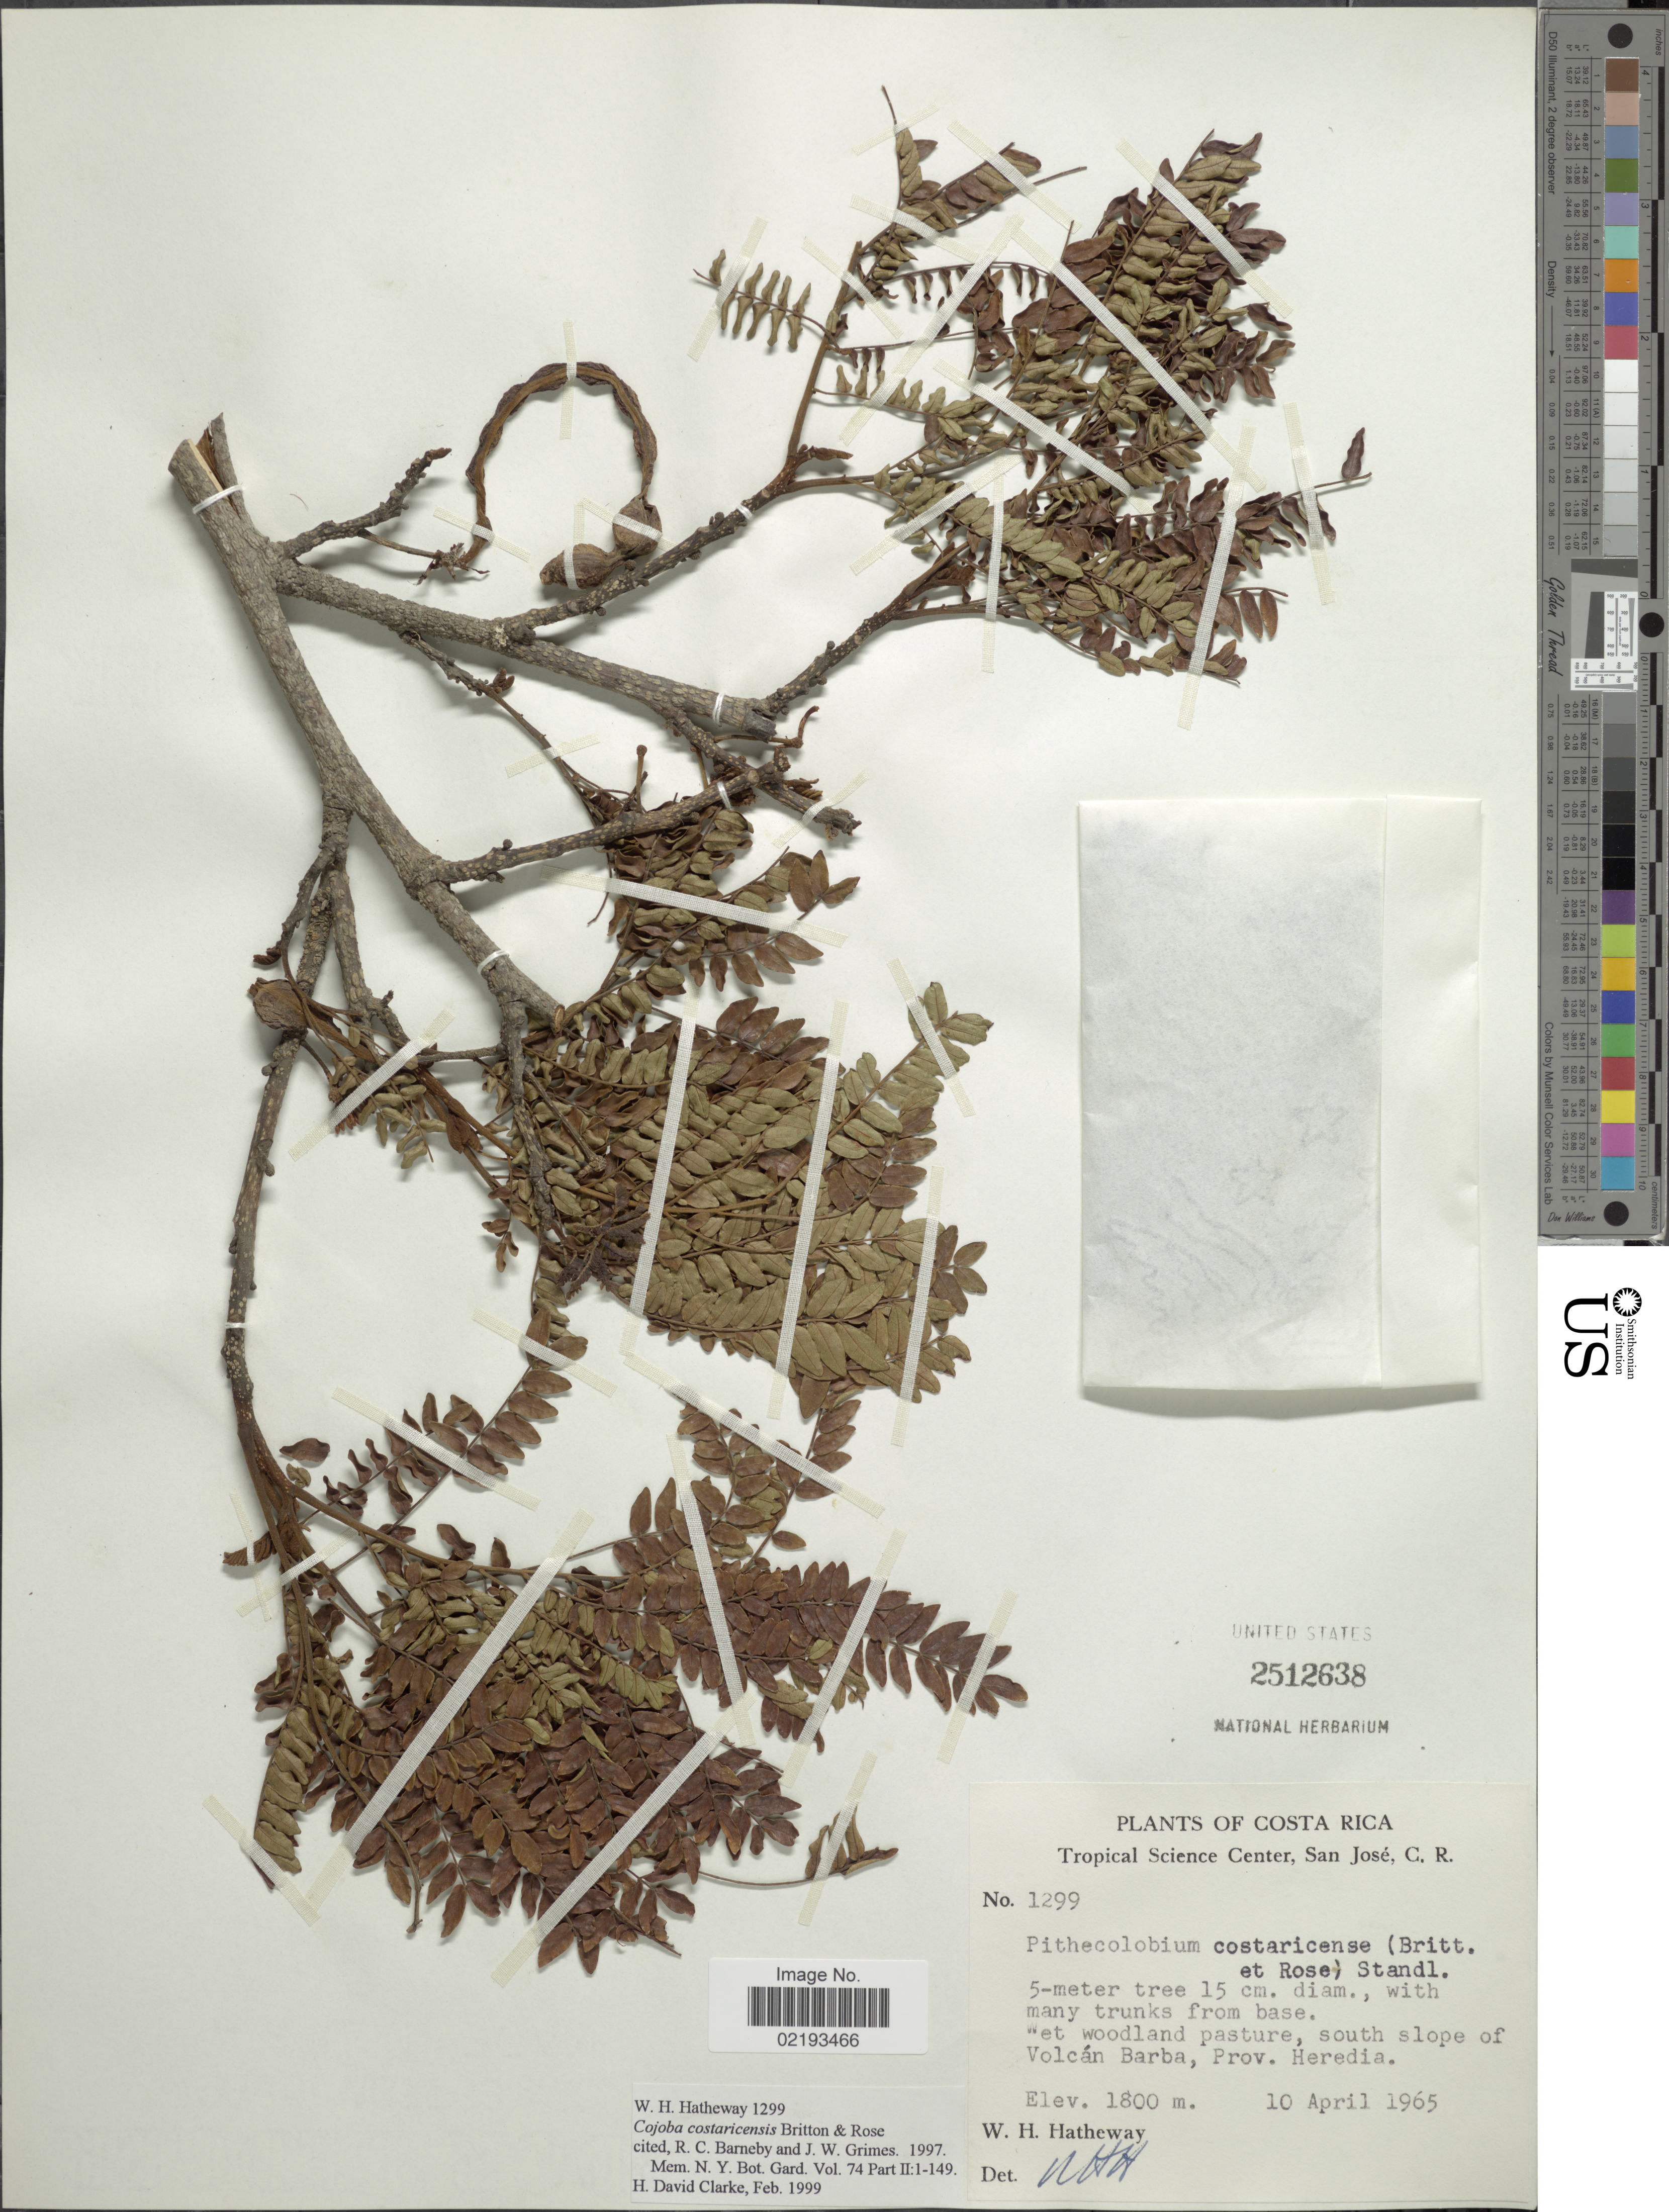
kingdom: Plantae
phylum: Tracheophyta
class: Magnoliopsida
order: Fabales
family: Fabaceae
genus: Cojoba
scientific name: Cojoba costaricensis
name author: Britton & Rose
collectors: W. H. Hatheway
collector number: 1299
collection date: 1965-04-10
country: Costa Rica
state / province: Heredia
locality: Wet woodland pasture, south slope of Volcán Barba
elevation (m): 1800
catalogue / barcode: US 2512638